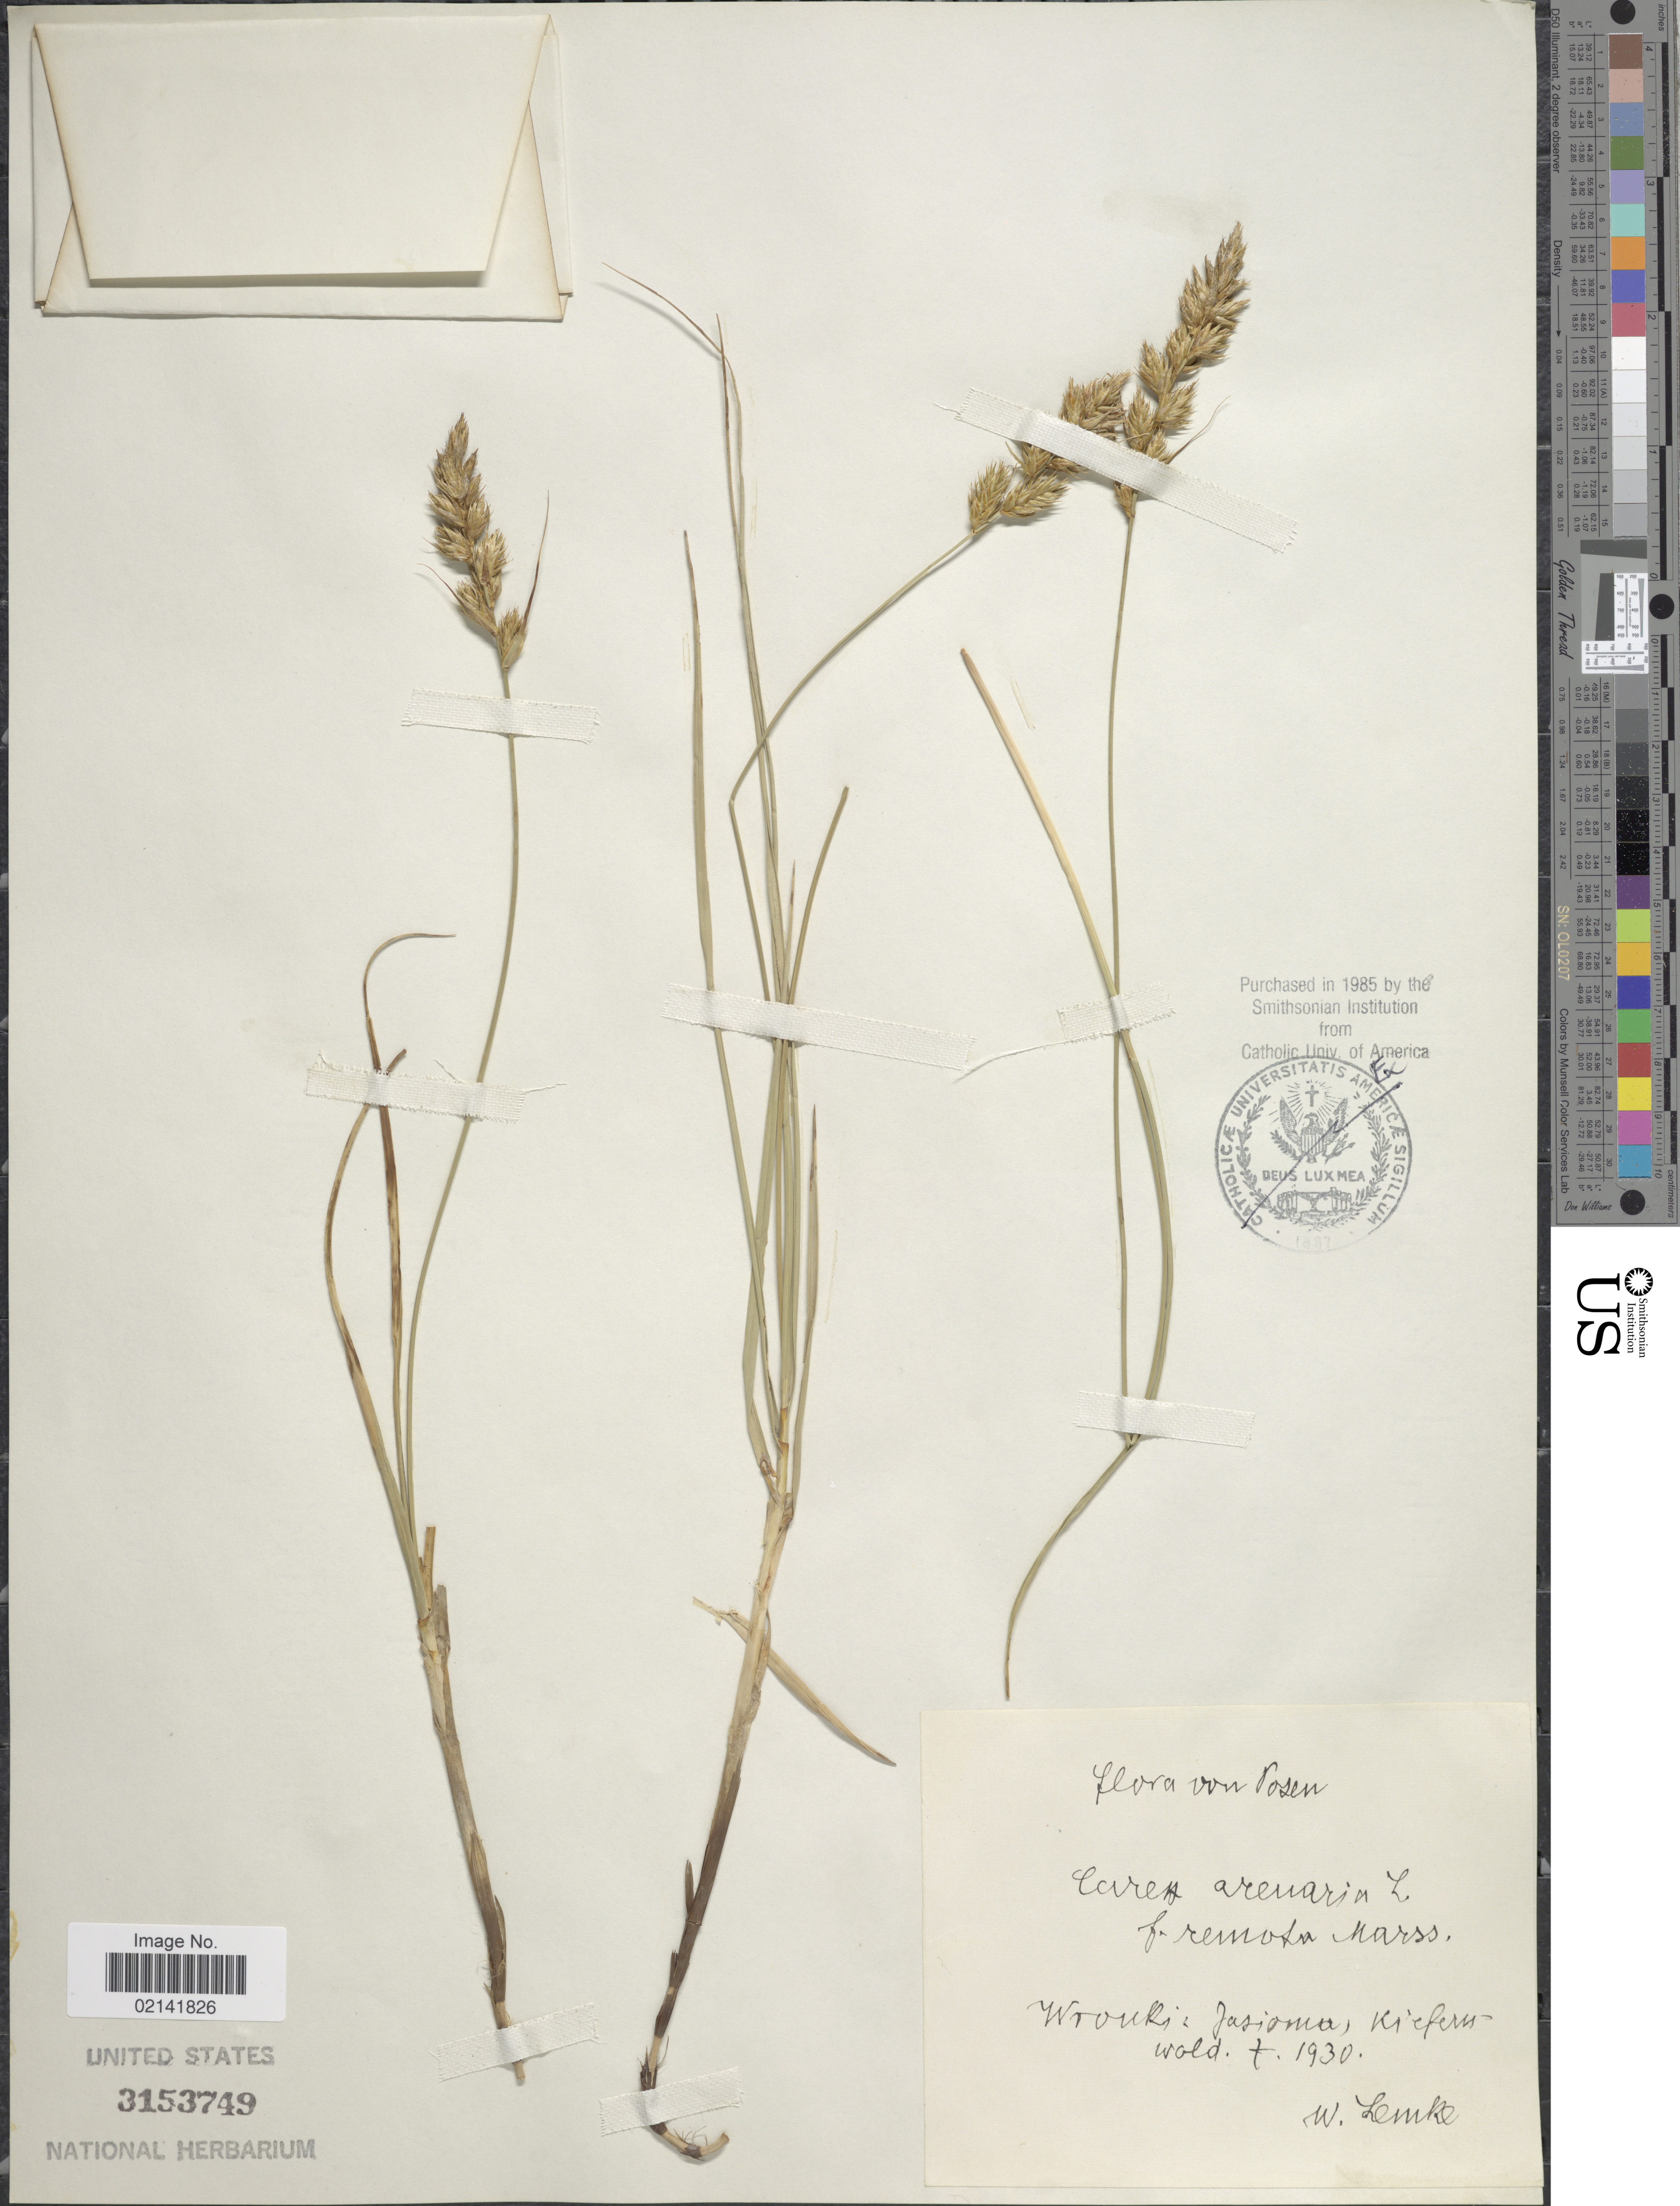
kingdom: Plantae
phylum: Tracheophyta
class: Liliopsida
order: Poales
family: Cyperaceae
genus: Carex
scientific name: Carex arenaria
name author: L.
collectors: W. Lemke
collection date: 1930-07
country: Poland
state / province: Podlaskie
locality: Rosen. Wronki: Jasioma, Kiefernwold [interpreted]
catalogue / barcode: US 3153749